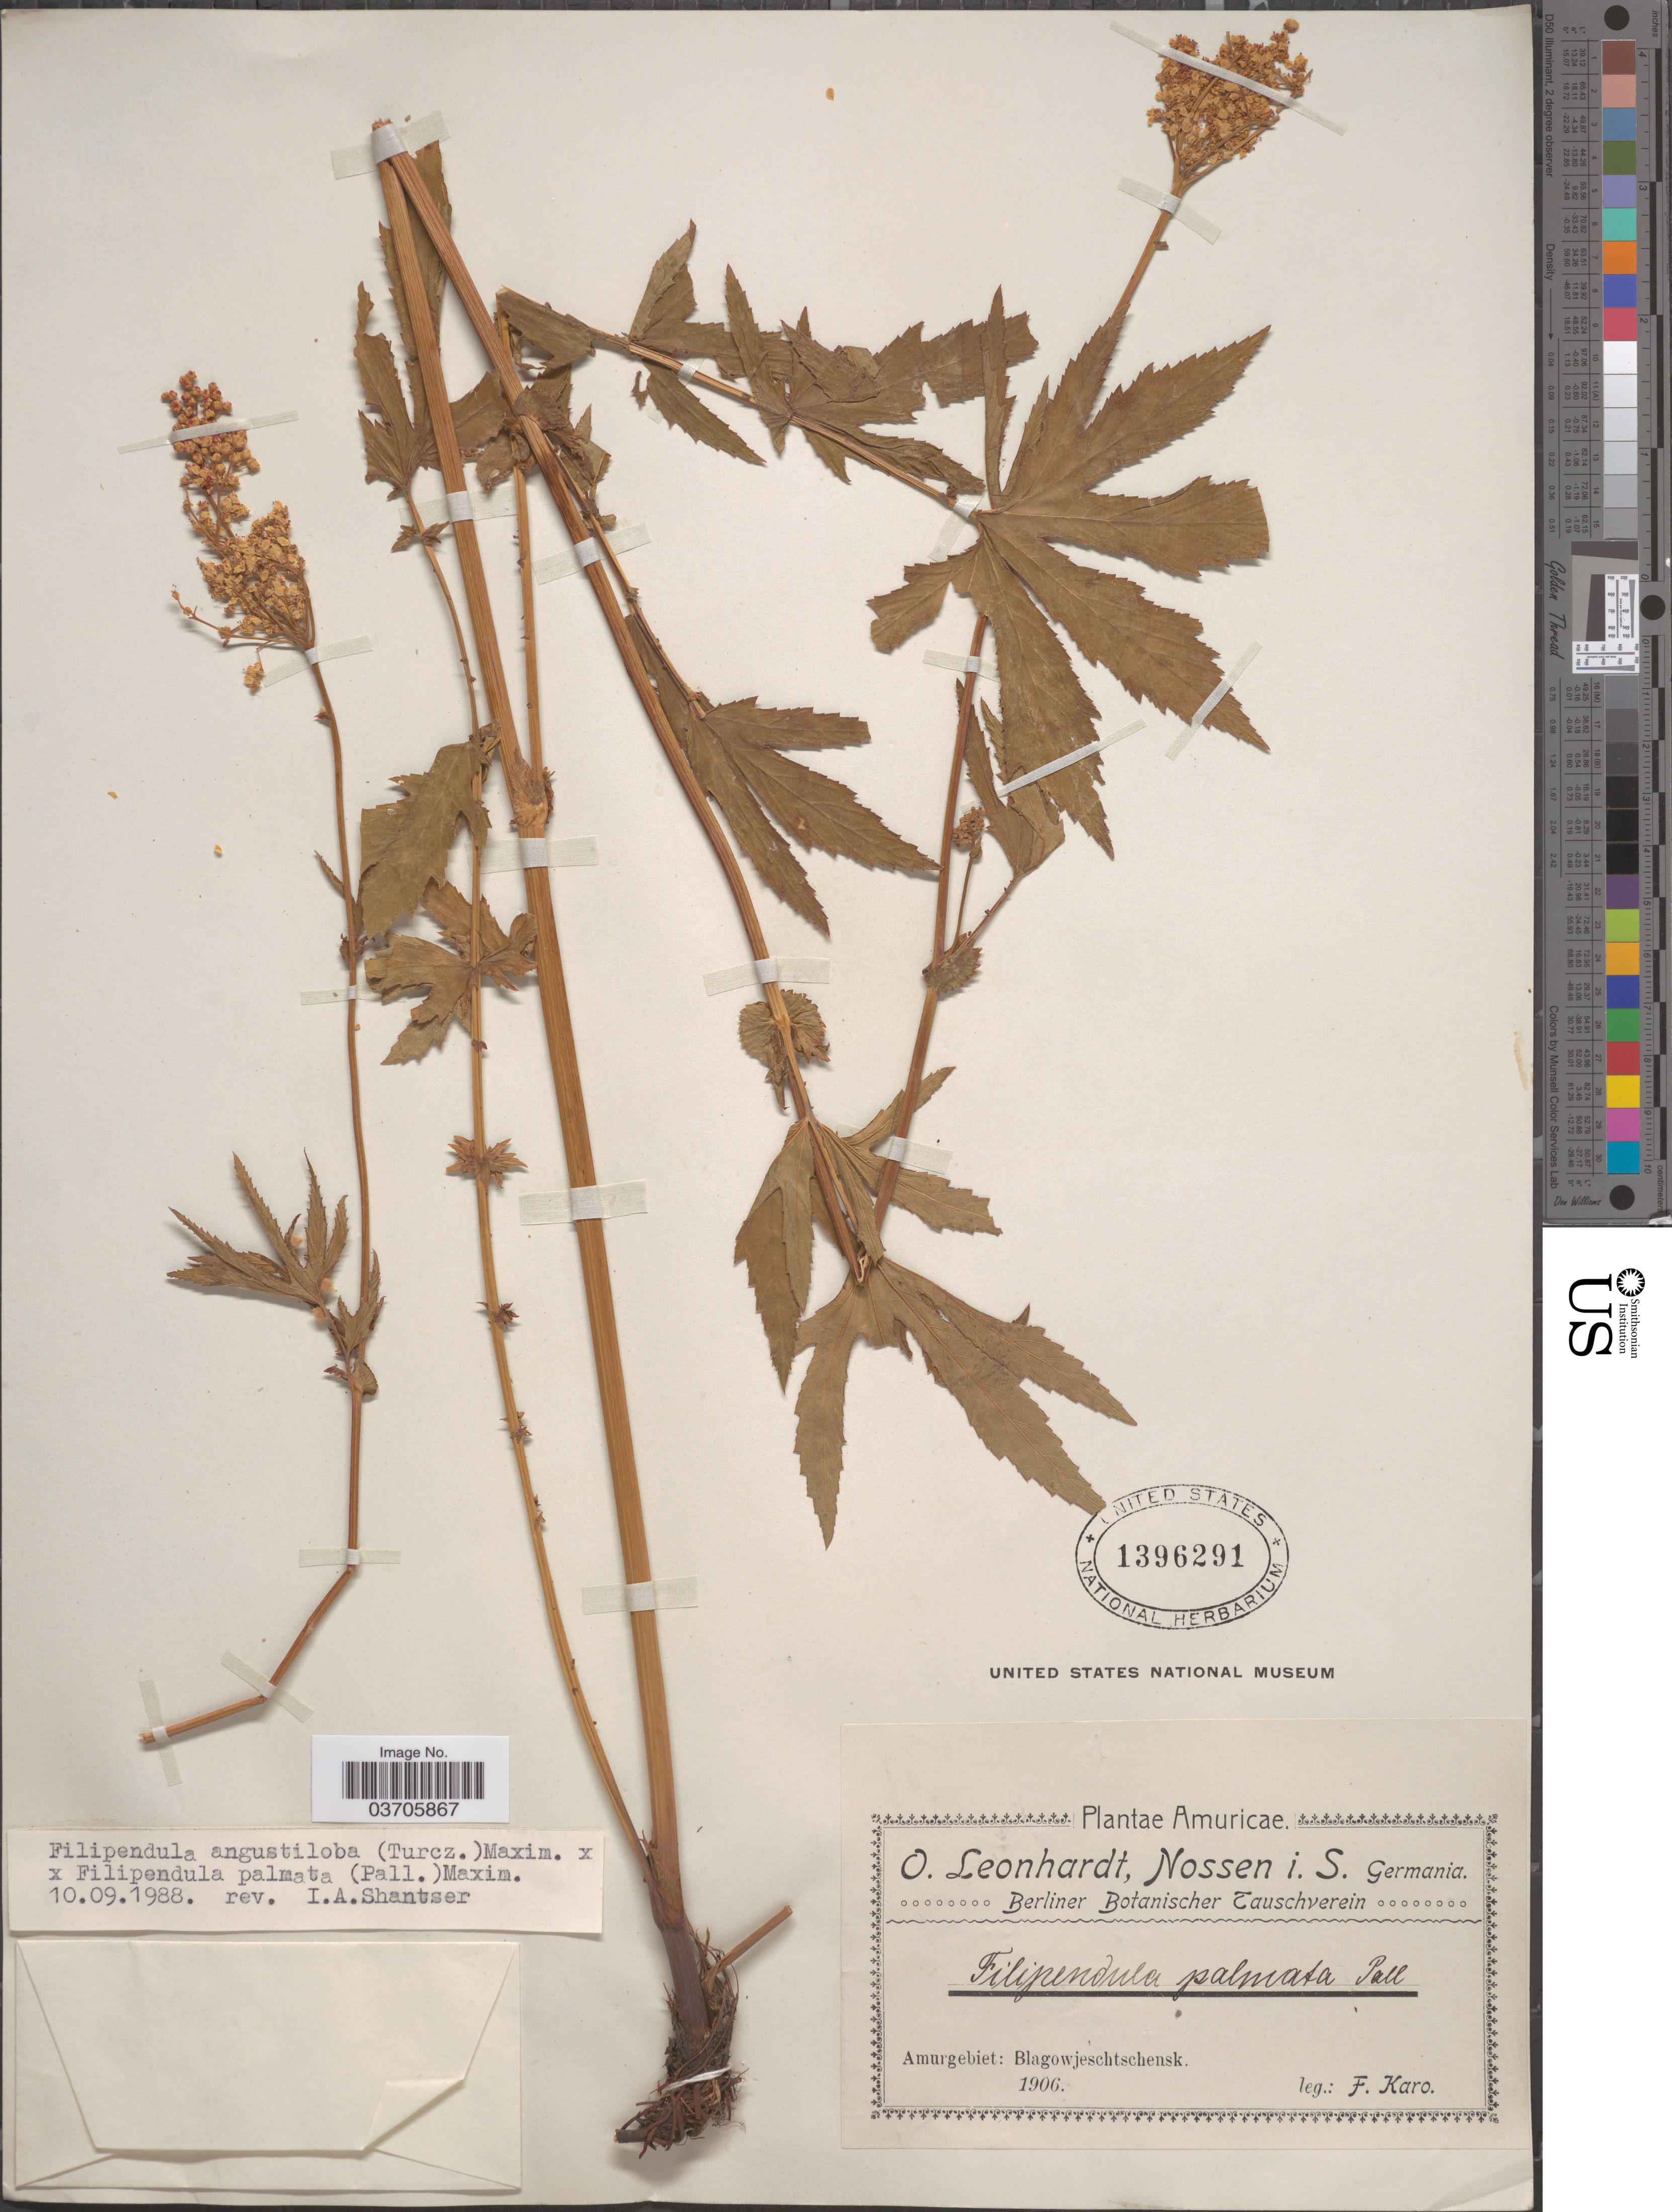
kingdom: Plantae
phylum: Tracheophyta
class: Magnoliopsida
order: Rosales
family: Rosaceae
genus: Filipendula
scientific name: Filipendula angustiloba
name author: Maxim.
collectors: F. Karo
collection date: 1906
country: Russian Federation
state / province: Amur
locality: Amurgebiet: Blagowjeschtschensk.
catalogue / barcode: US 1396291